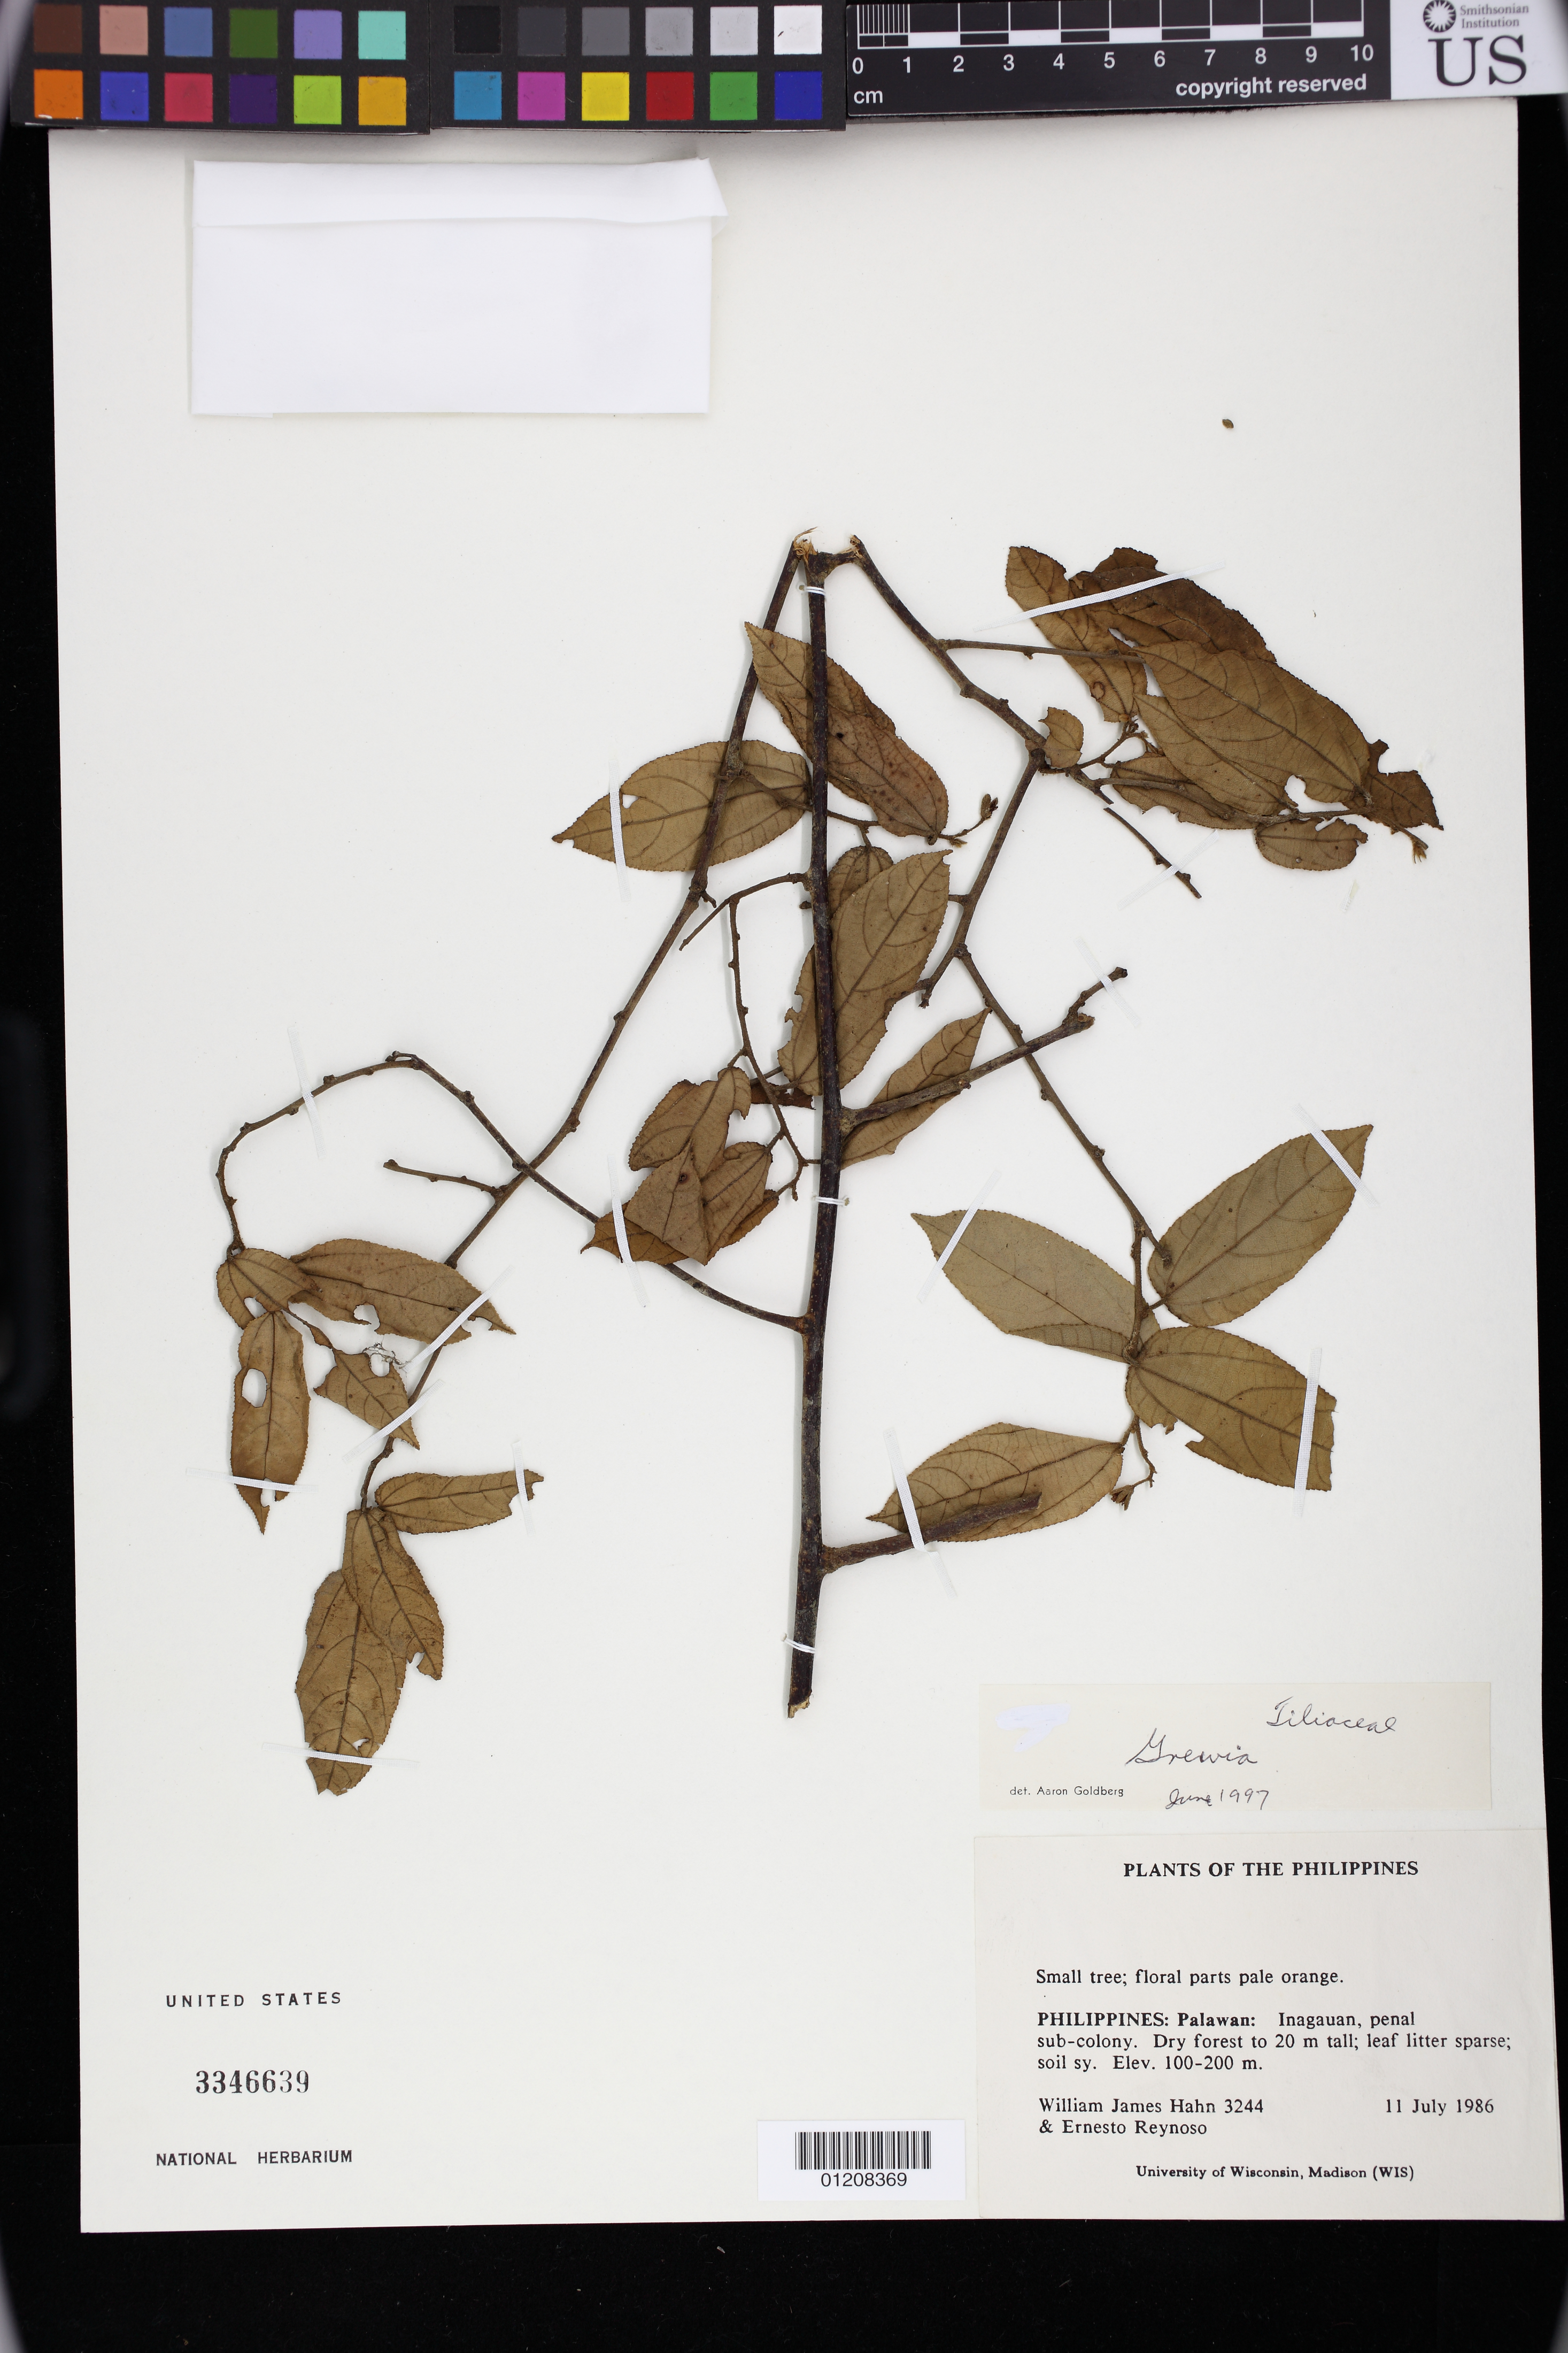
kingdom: Plantae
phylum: Tracheophyta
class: Magnoliopsida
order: Malvales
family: Malvaceae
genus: Grewia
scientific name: Grewia sp.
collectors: W. J. Hahn & E. Reynoso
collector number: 3244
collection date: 1986-07-11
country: Philippines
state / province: Mimaropa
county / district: Palawan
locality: Inagauan, penal sub-colony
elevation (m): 100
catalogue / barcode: US 3346639